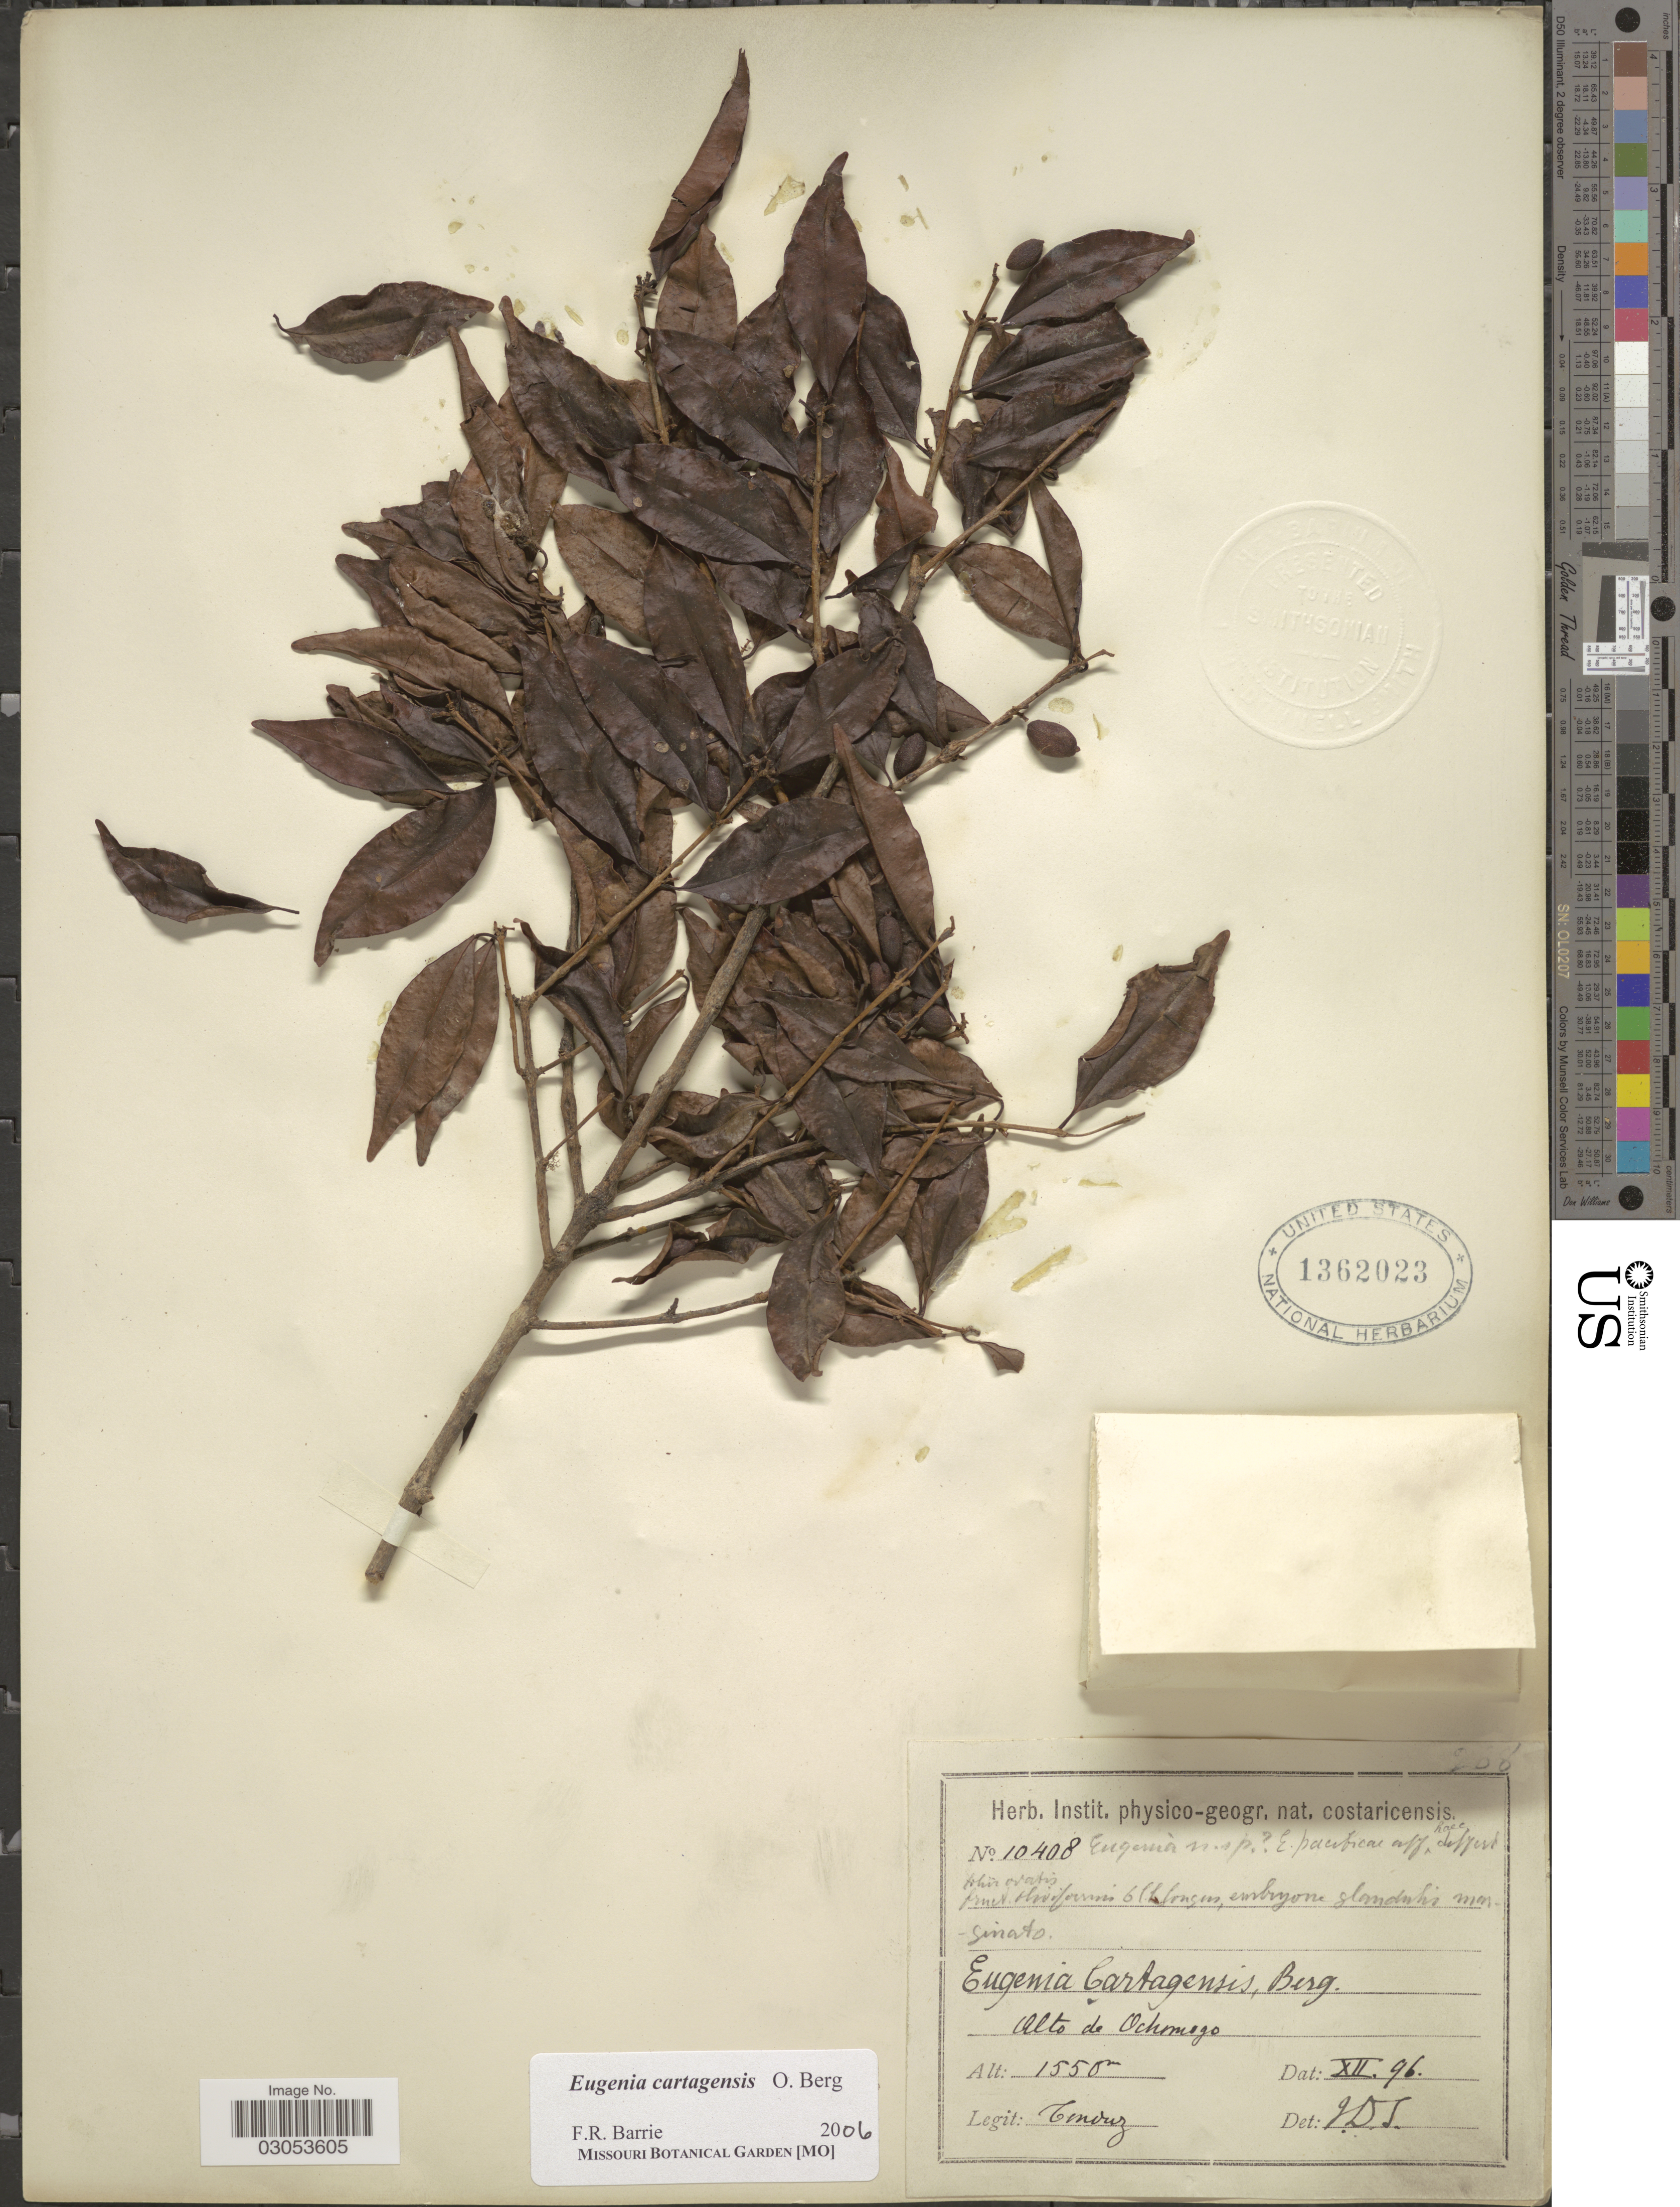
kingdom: Plantae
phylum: Tracheophyta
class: Magnoliopsida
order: Myrtales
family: Myrtaceae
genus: Eugenia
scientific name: Eugenia cartagensis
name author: O. Berg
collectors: Tonduz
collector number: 10408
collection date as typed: Transcribed d/m/y: /12/96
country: Costa Rica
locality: Alto de Ochomogo.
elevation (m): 1550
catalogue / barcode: US 1362023